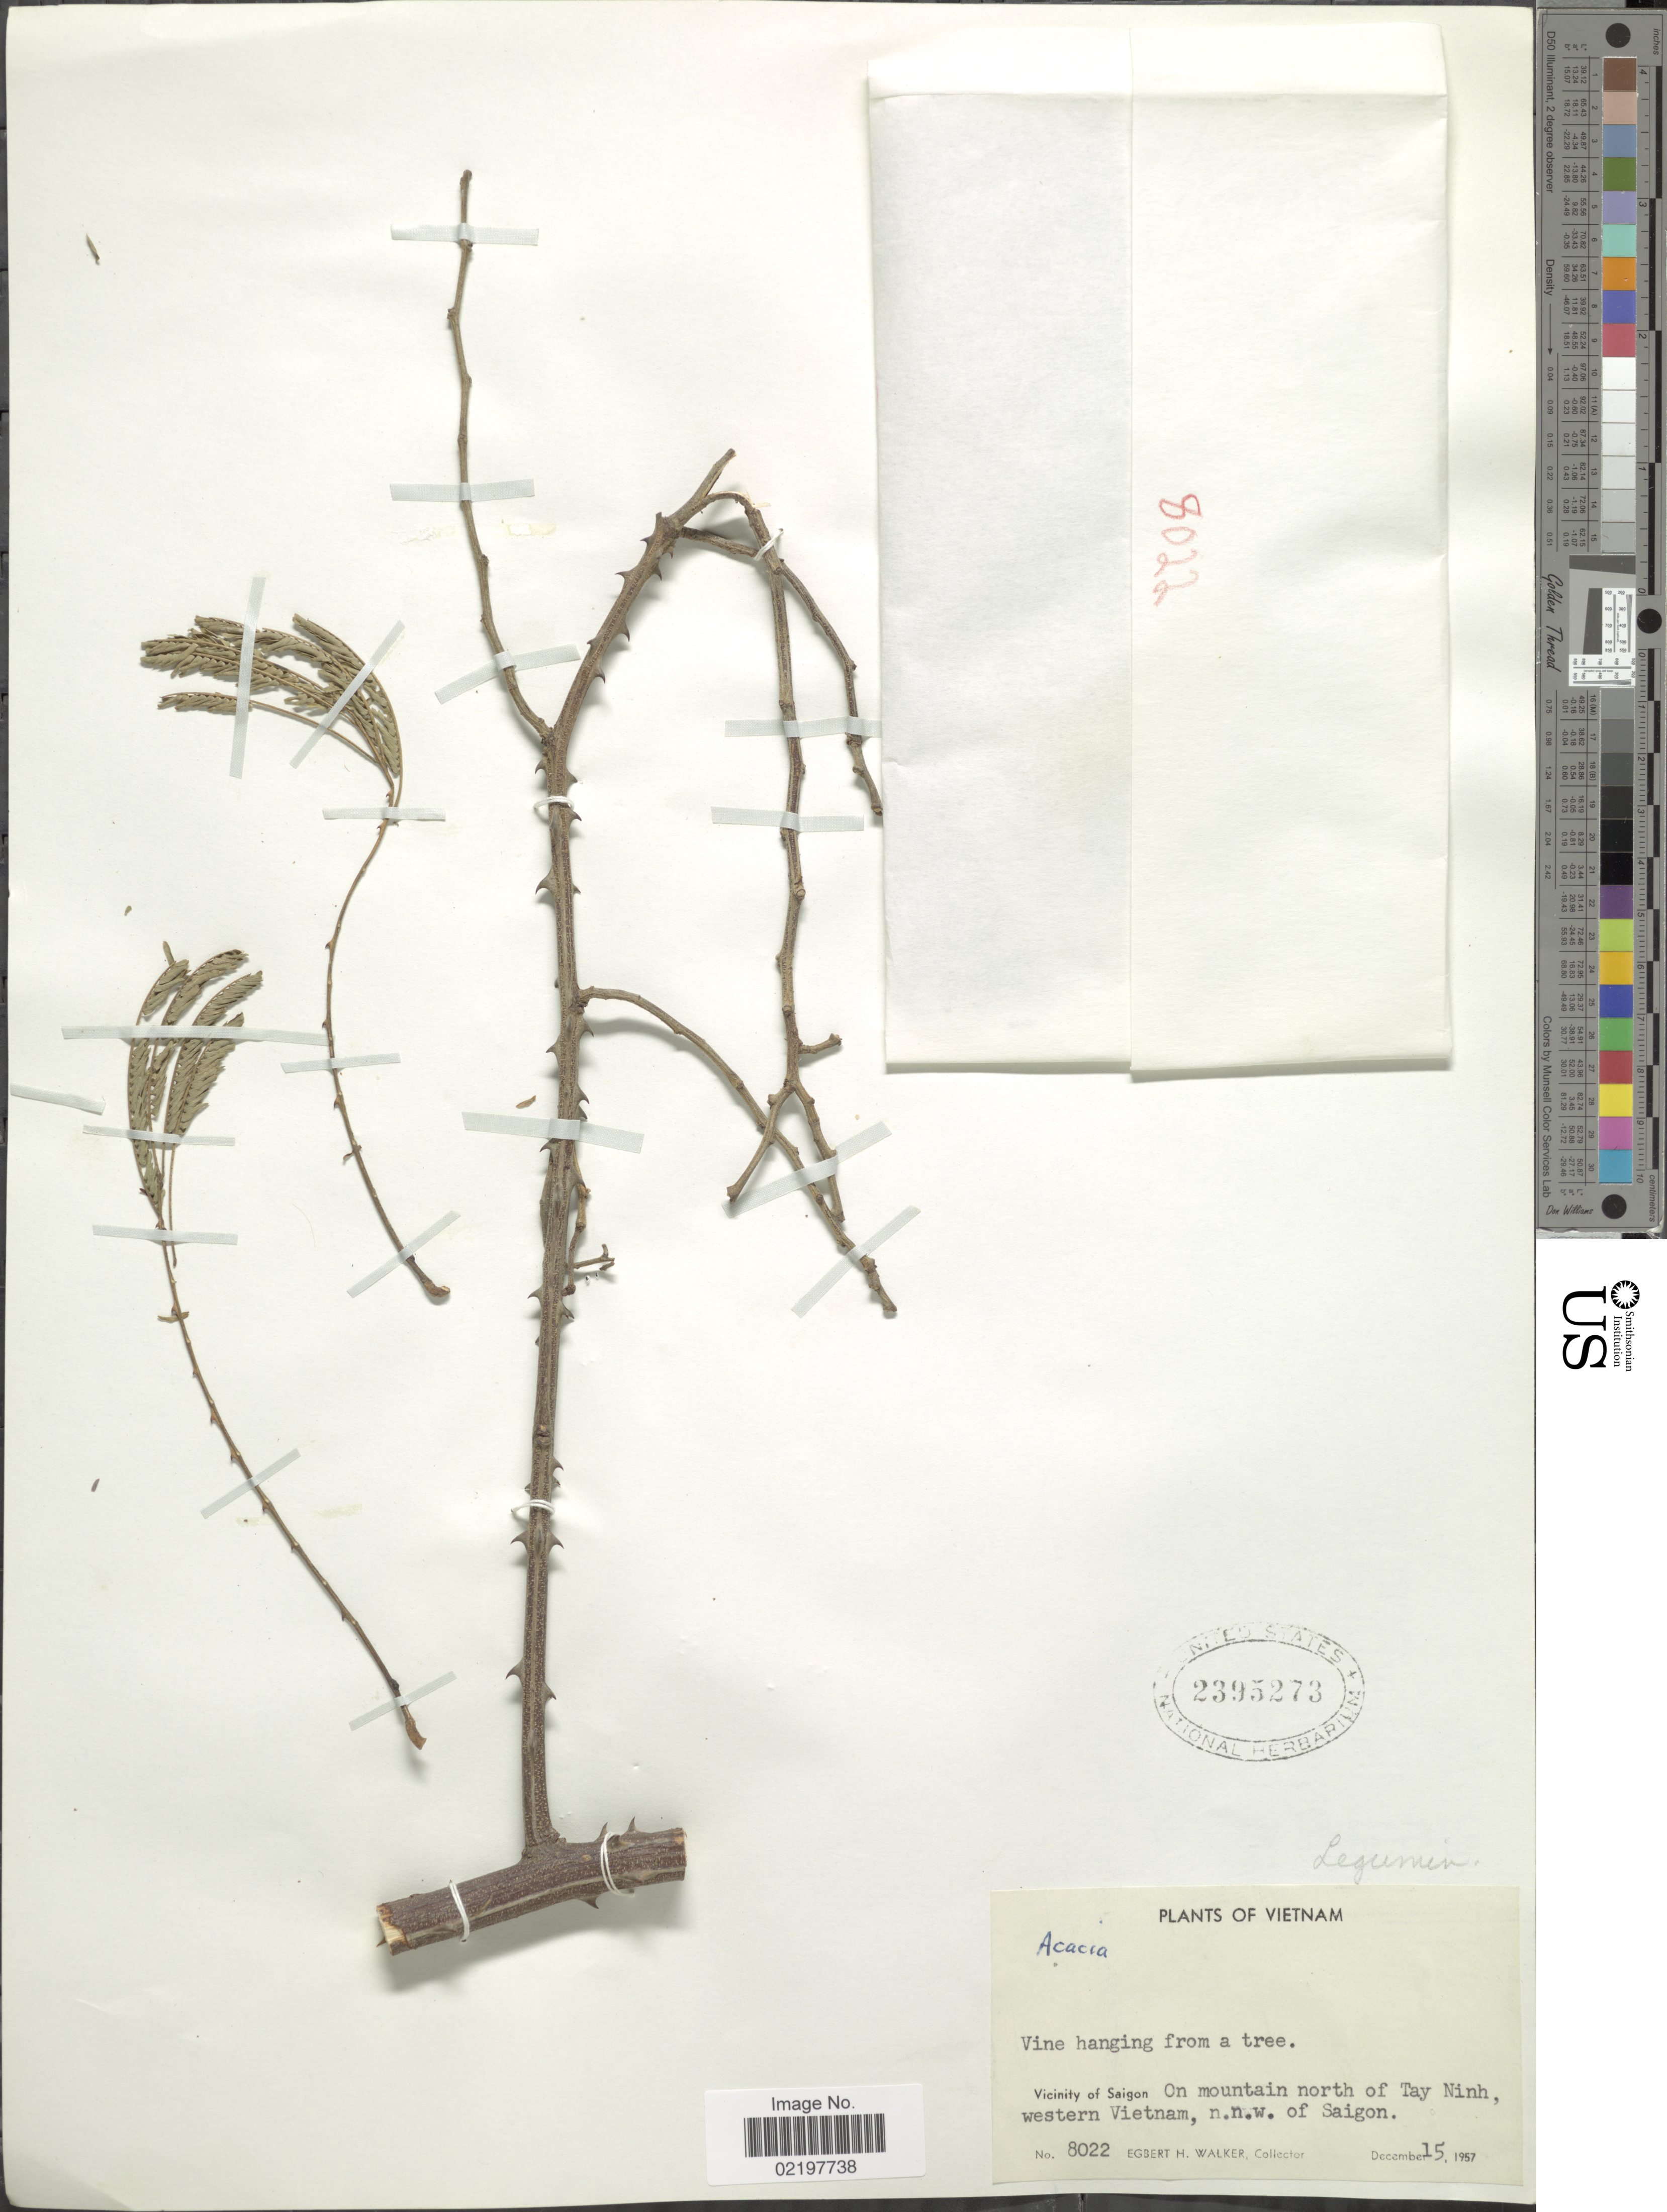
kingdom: Plantae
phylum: Tracheophyta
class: Magnoliopsida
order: Fabales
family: Fabaceae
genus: Senegalia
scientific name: Senegalia sp.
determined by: Strong, M. T., (US), Smithsonian Institution - National Museum of Natural History (UNITED STATES)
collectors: E. H. Walker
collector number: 8022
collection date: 1957-12-15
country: Vietnam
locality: Vicinity of Saigon: On mountain north of Tay Ninh, western Vietnam, n.n.w. of Saigon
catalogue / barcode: US 2395273